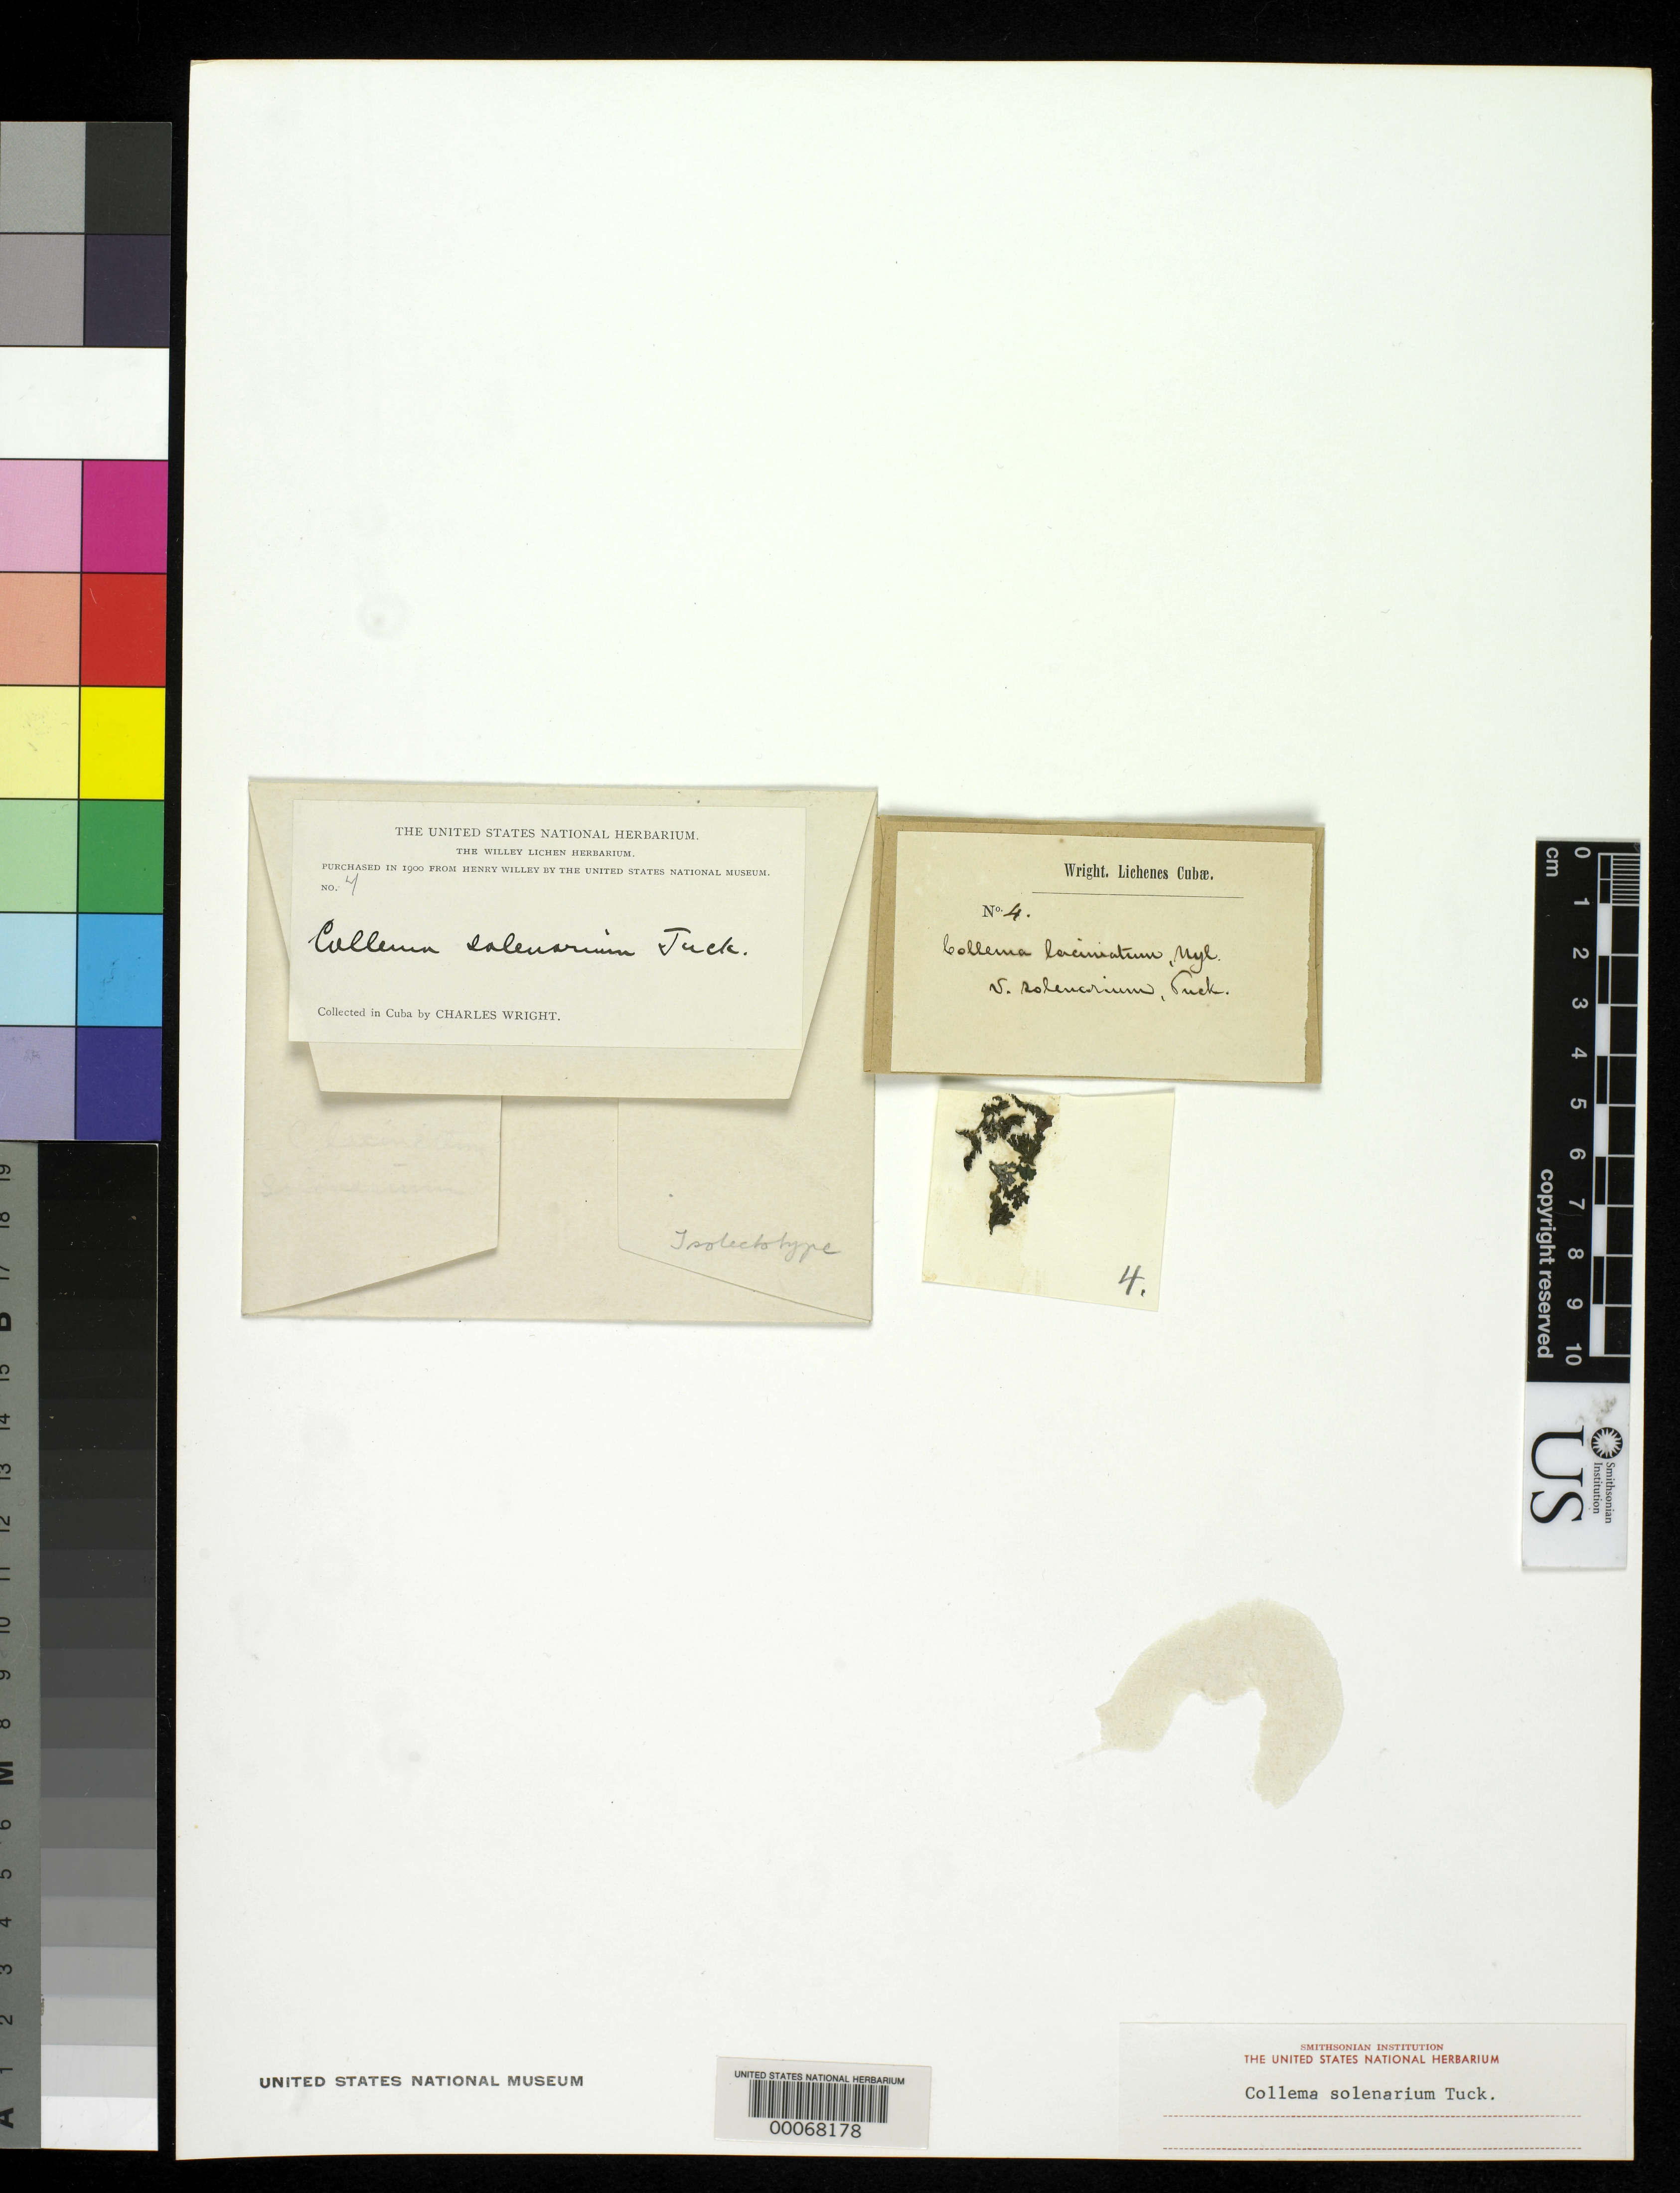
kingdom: Fungi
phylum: Ascomycota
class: Lecanoromycetes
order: Peltigerales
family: Collemataceae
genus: Collema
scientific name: Collema solenarium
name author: Tuck. in Nyl.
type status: Isolectotype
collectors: C. Wright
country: Cuba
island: Greater Antilles